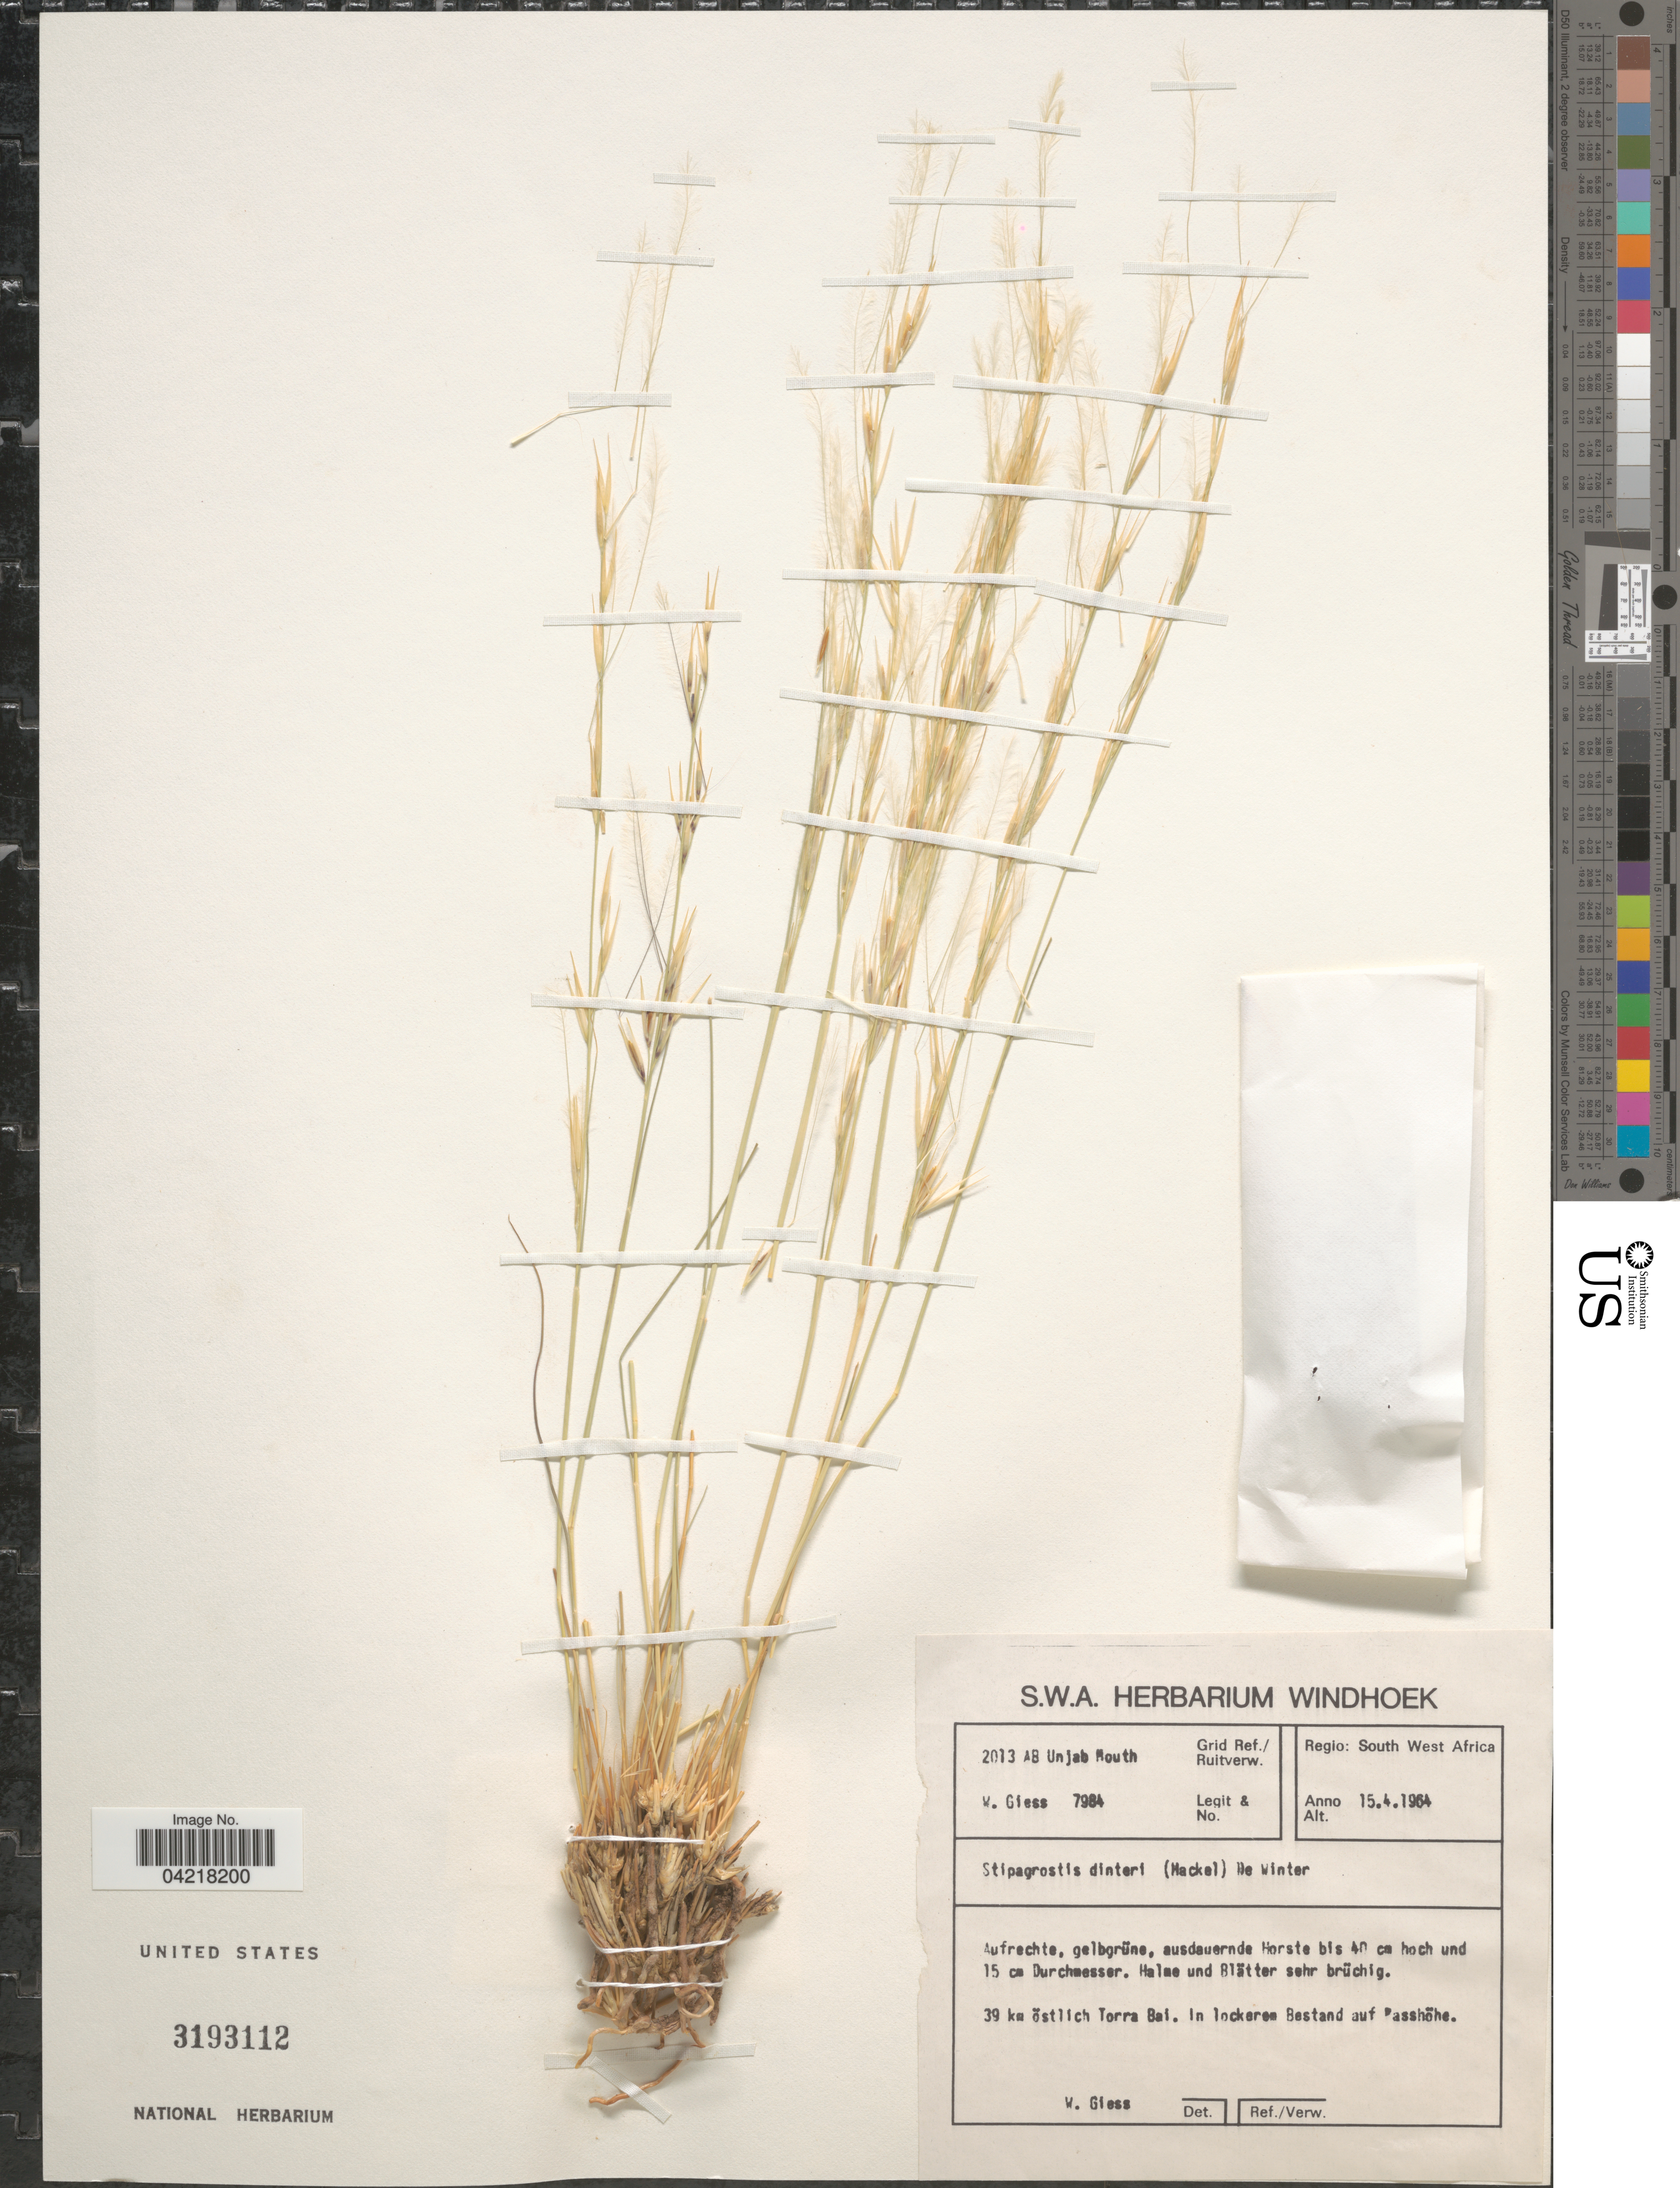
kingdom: Plantae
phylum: Tracheophyta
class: Liliopsida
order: Poales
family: Poaceae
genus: Stipagrostis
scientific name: Stipagrostis dinteri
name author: (Hack.) De Winter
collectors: W. Giess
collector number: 7984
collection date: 1964-04-15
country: Namibia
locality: Regio: South West Africa. 39 km östlich Torra Bai. In lockeren Bestand auf Passhöhe. 2013 AB Unjab Routh Grid Ref./Ruitverw.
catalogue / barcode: US 3193112